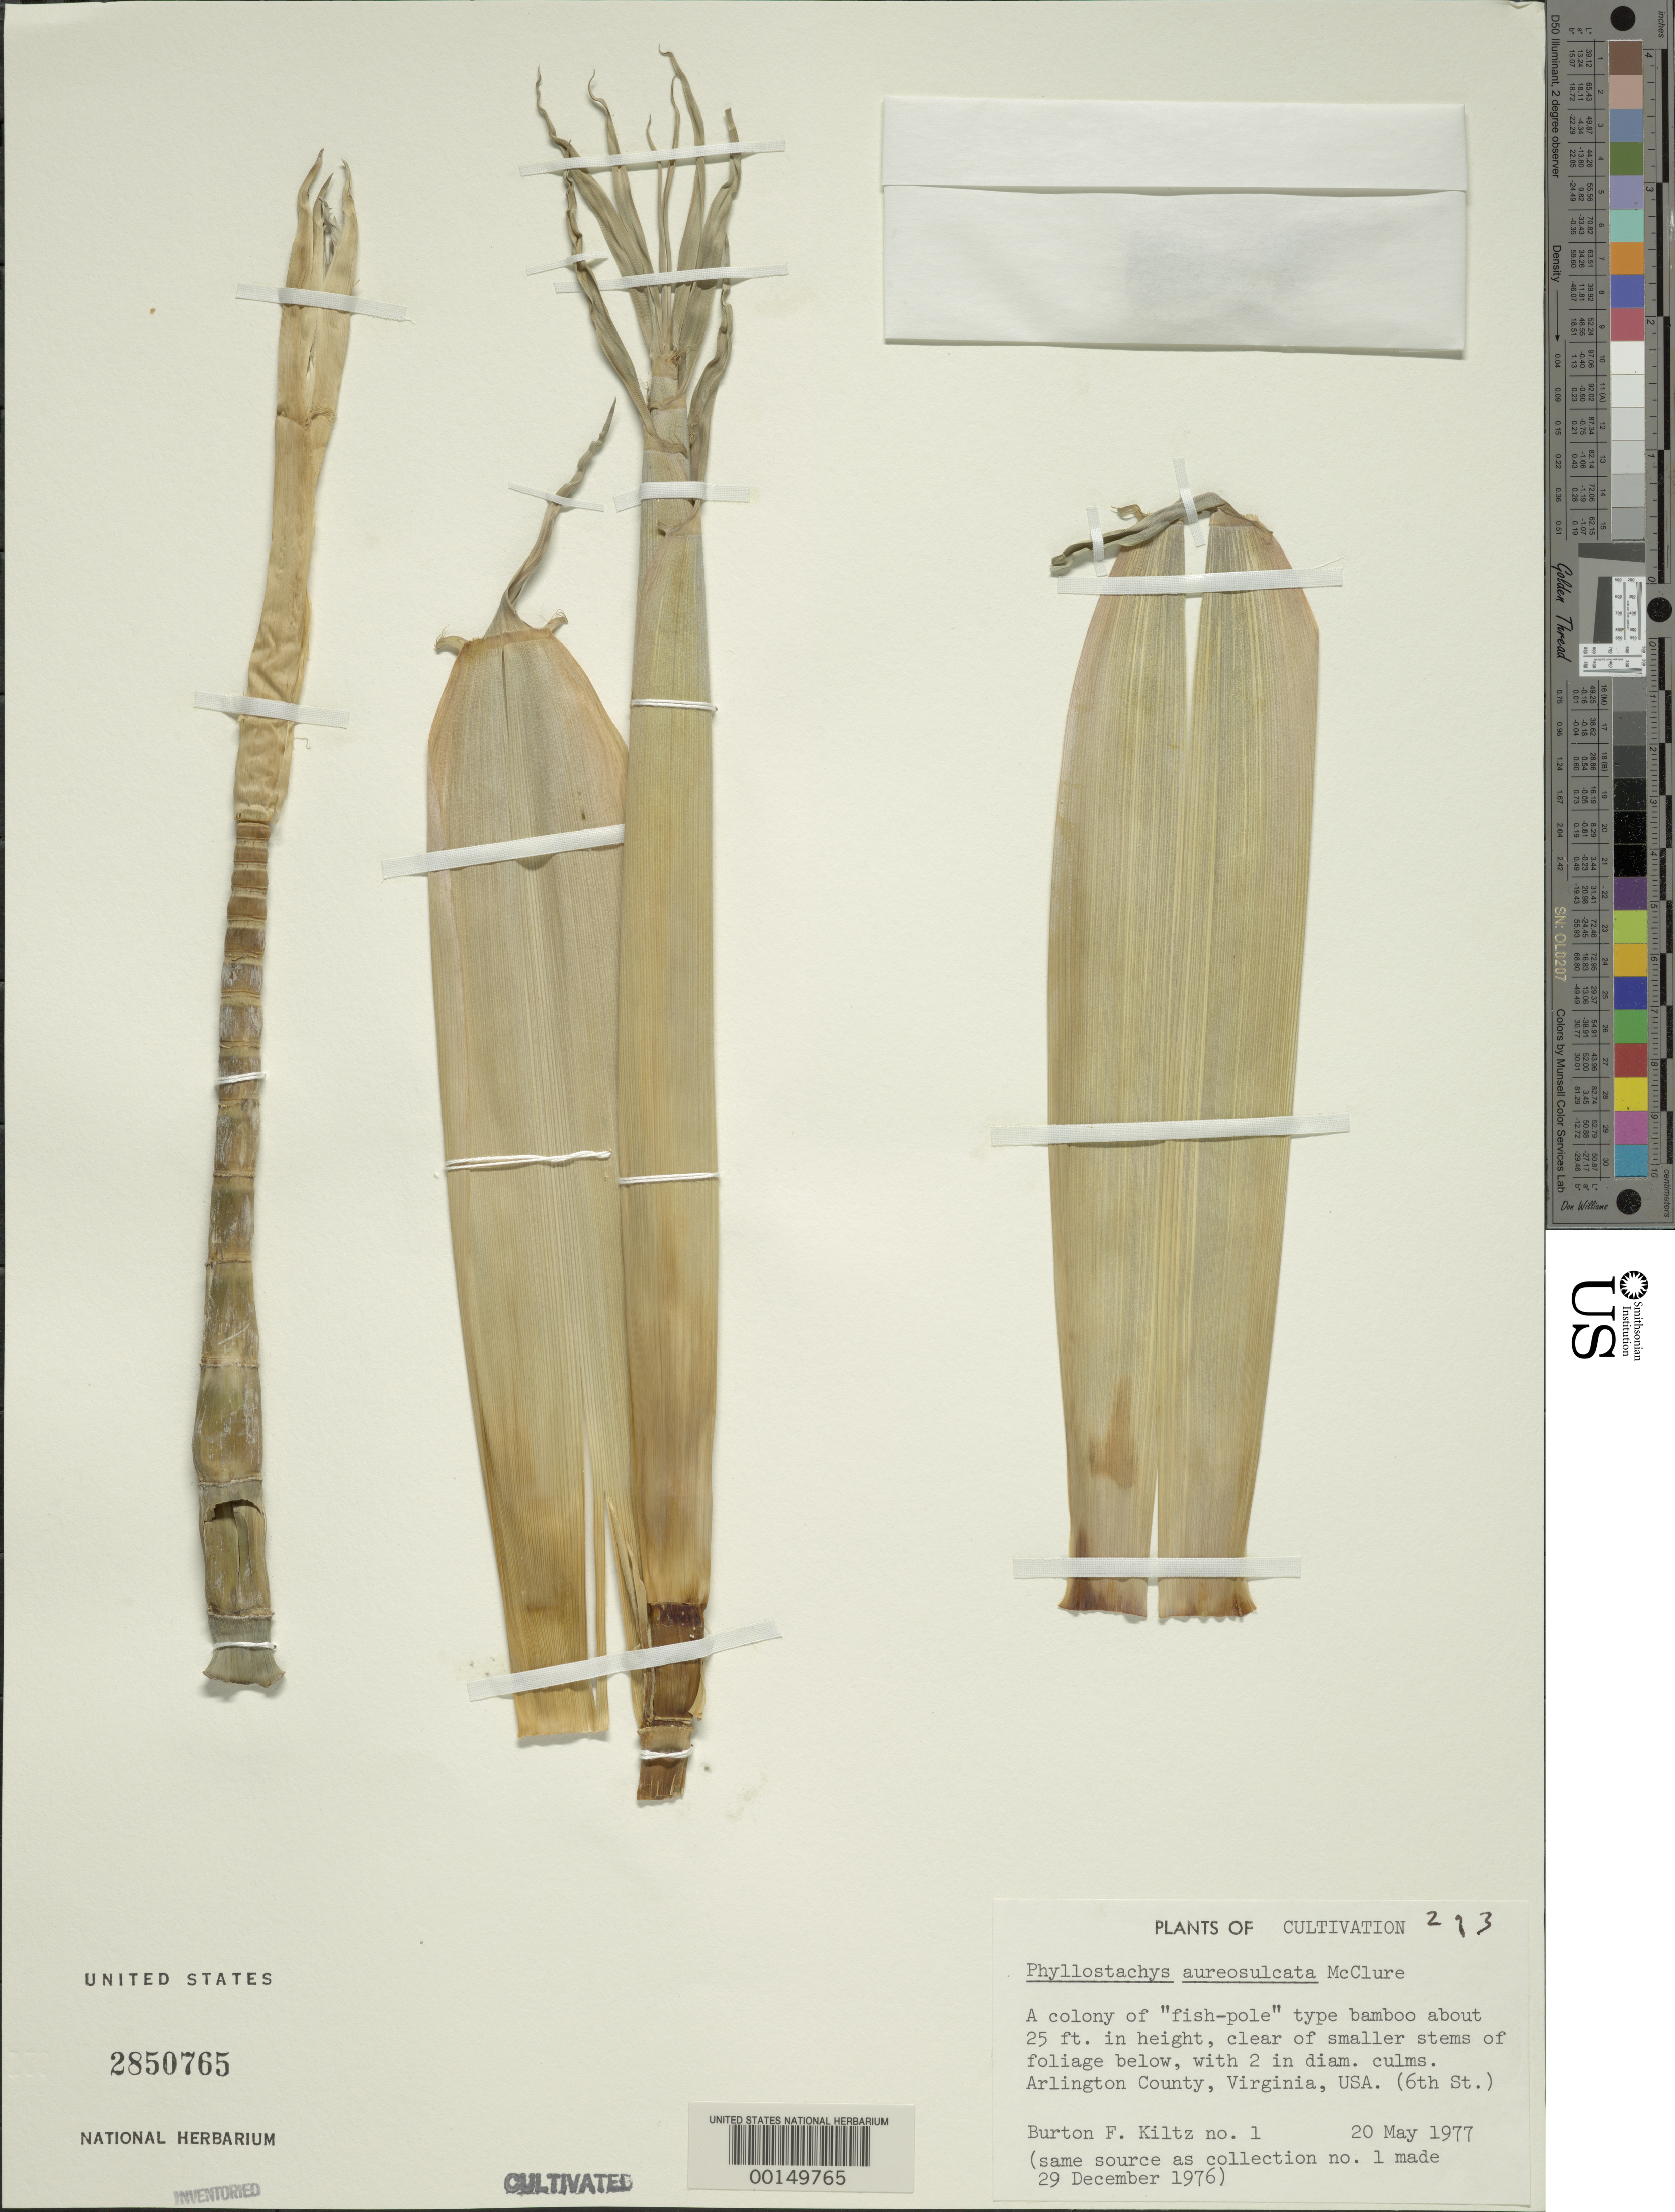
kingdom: Plantae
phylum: Tracheophyta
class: Liliopsida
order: Poales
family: Poaceae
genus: Phyllostachys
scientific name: Phyllostachys aureosulcata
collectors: B. Kiltz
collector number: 1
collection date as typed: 20 May 1977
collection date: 1977-05-20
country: United States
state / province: Virginia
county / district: Arlington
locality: Arlington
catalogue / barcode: US 2850765